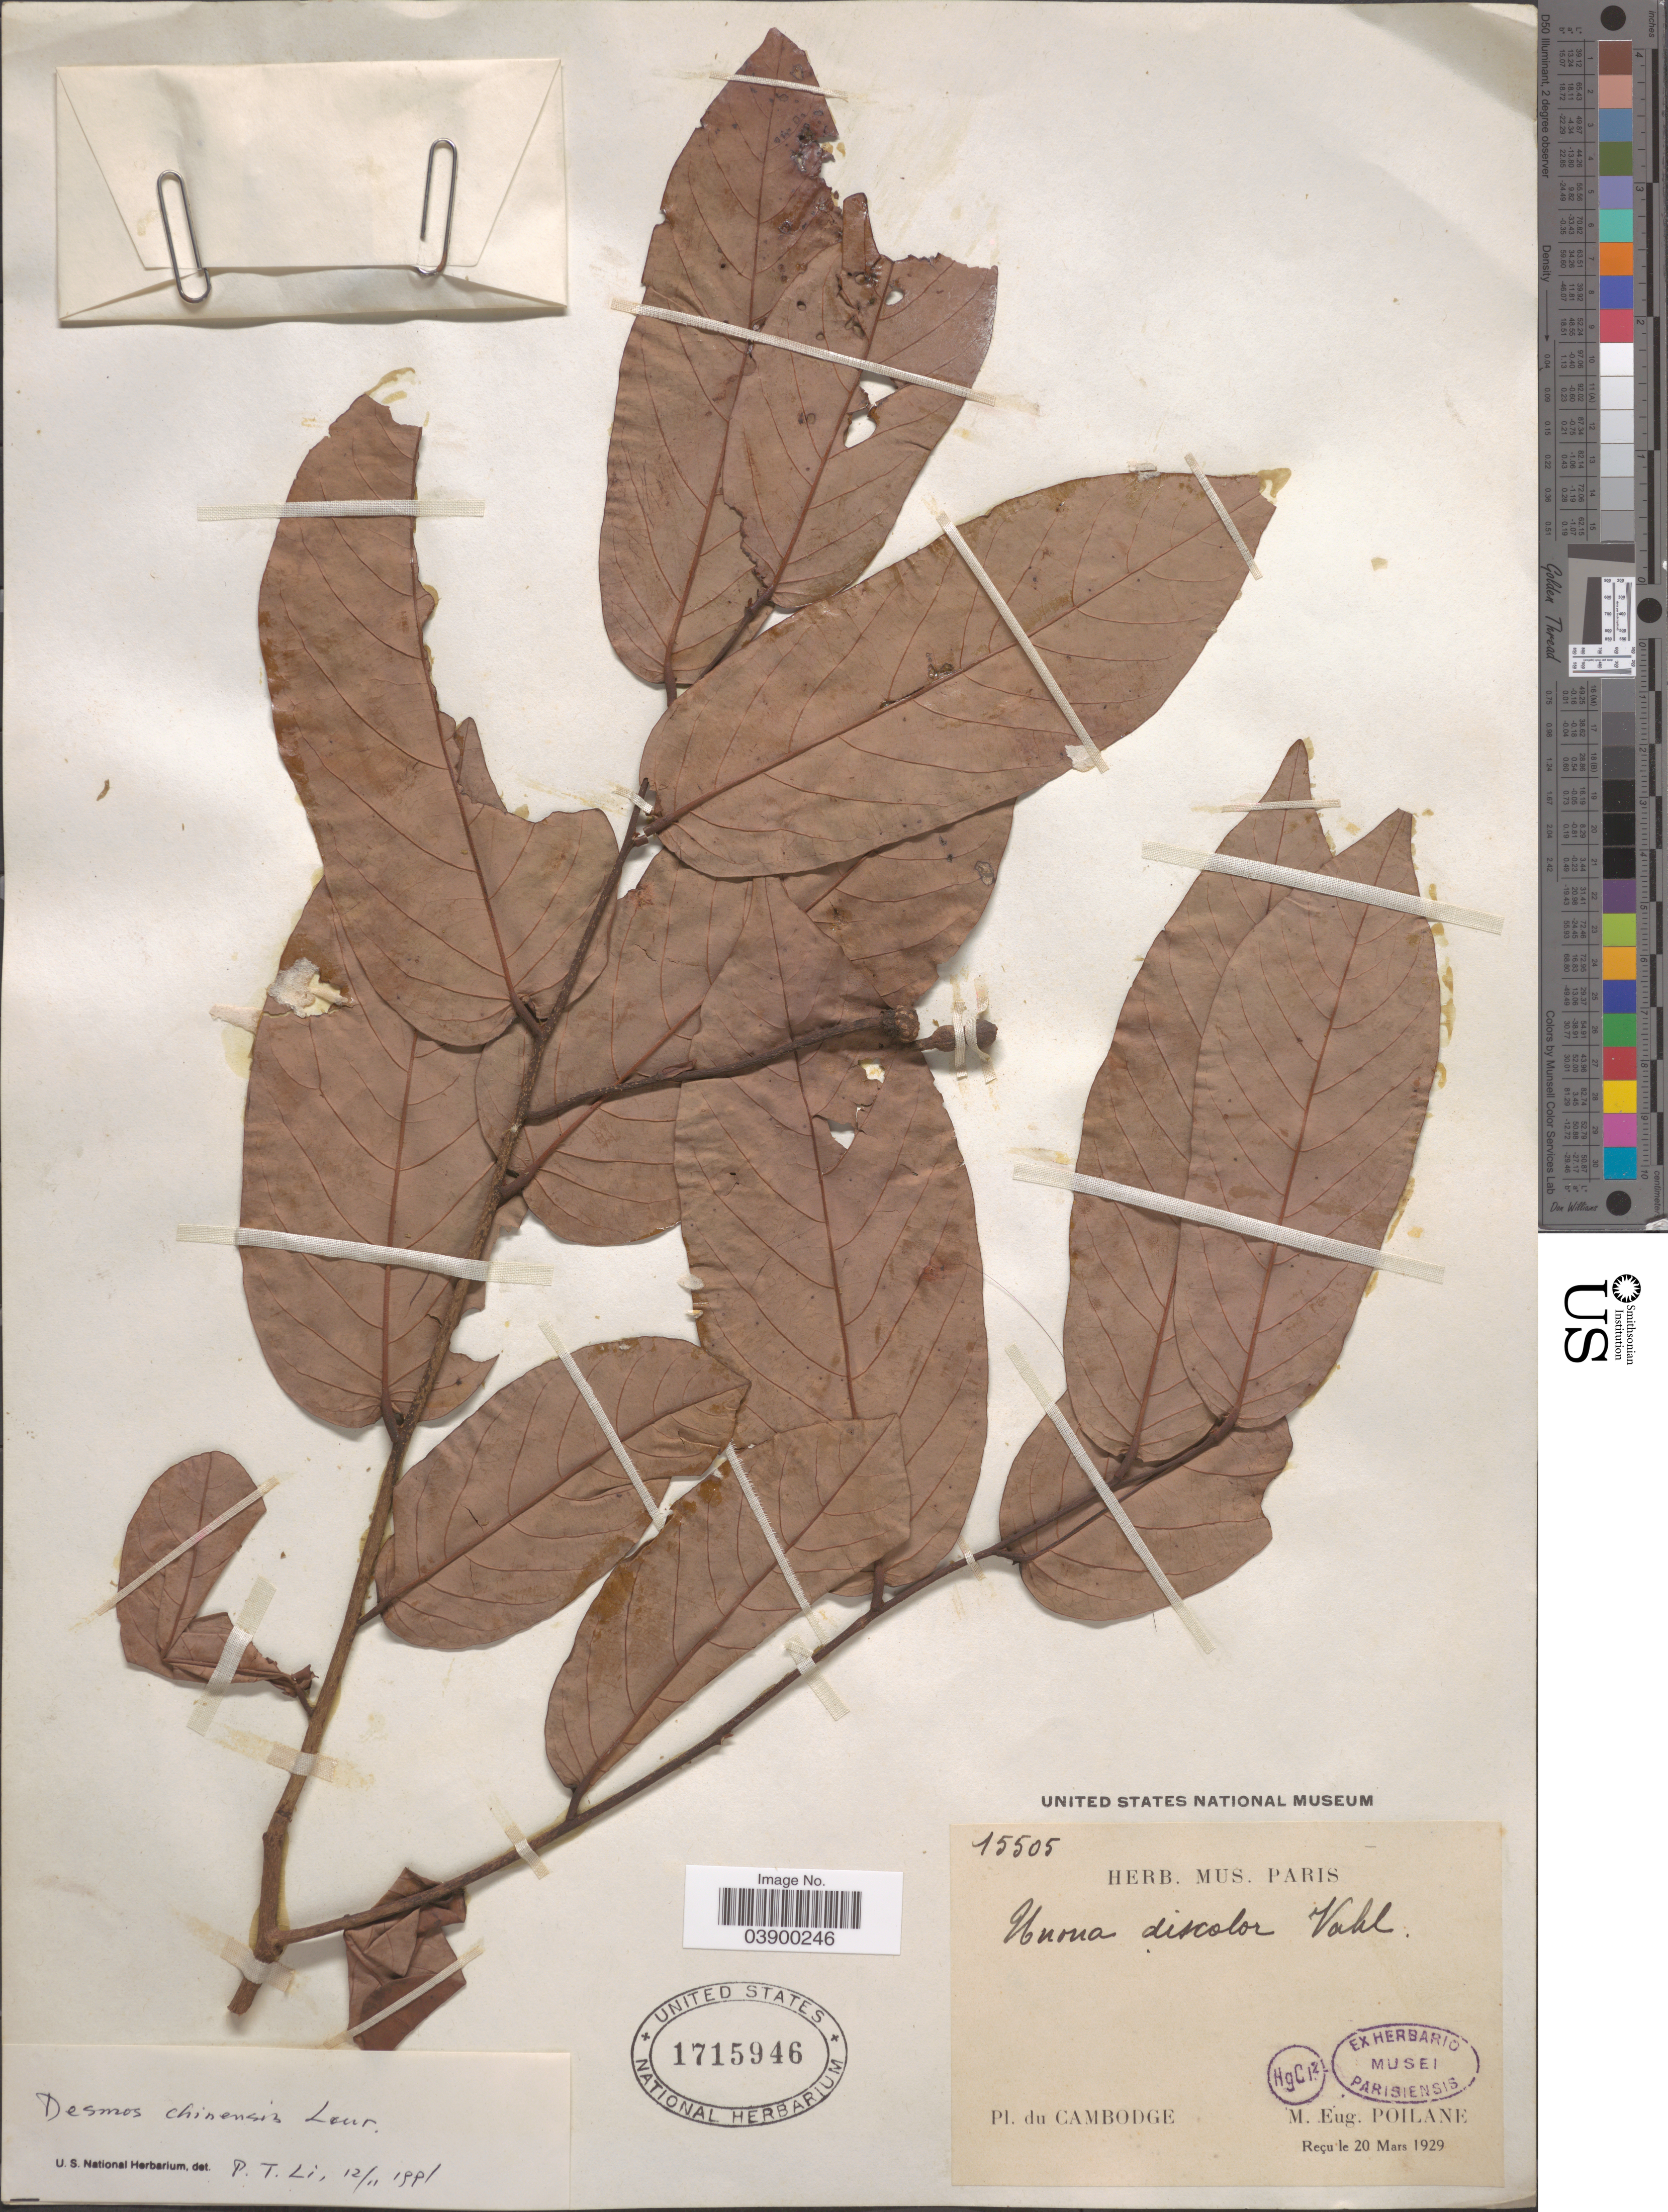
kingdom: Plantae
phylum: Tracheophyta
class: Magnoliopsida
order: Magnoliales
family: Annonaceae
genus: Desmos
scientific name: Desmos chinensis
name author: Lour.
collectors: M. Poilane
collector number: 15505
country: Cambodia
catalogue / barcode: US 1715946